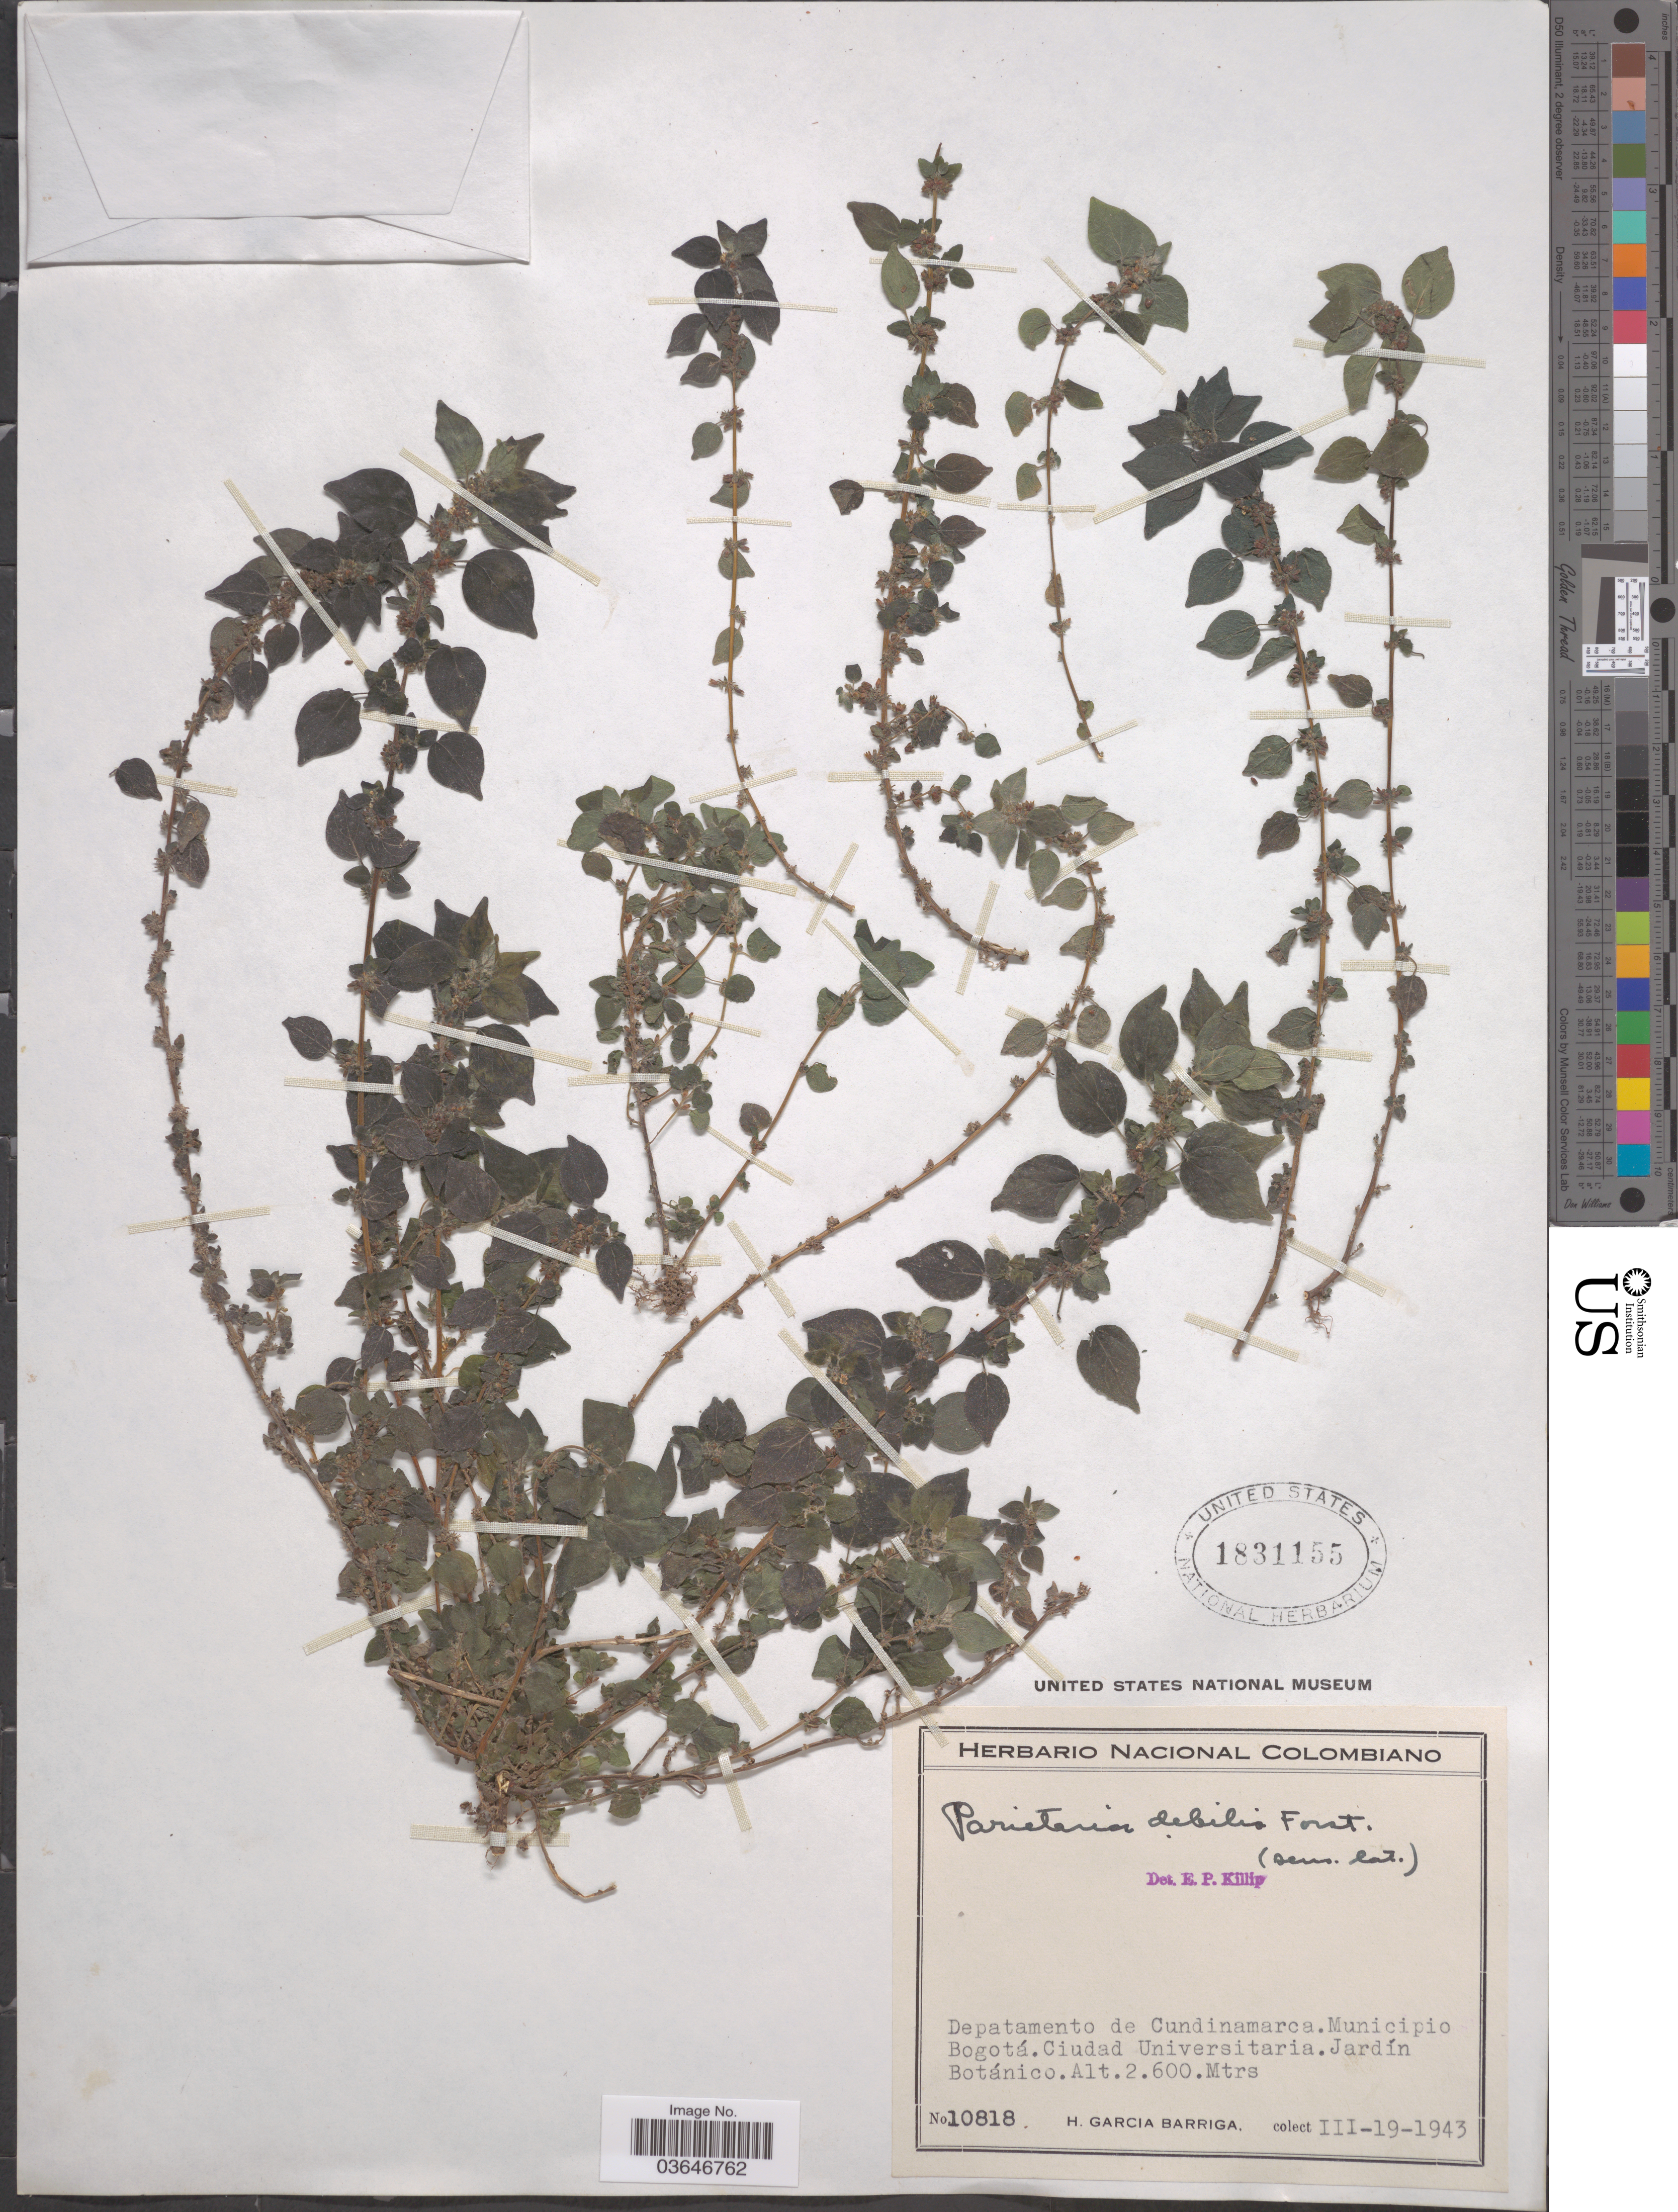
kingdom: Plantae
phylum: Tracheophyta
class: Magnoliopsida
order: Rosales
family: Urticaceae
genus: Parietaria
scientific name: Parietaria debilis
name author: G. Forst.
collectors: H. García Barriga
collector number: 10818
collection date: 1943-03-19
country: Colombia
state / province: Cundinamarca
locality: Depatamento de Cundinamarca. Municipio Bogotá. Ciudad Universitaria. Jardín Botánico.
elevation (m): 2600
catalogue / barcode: US 1831155